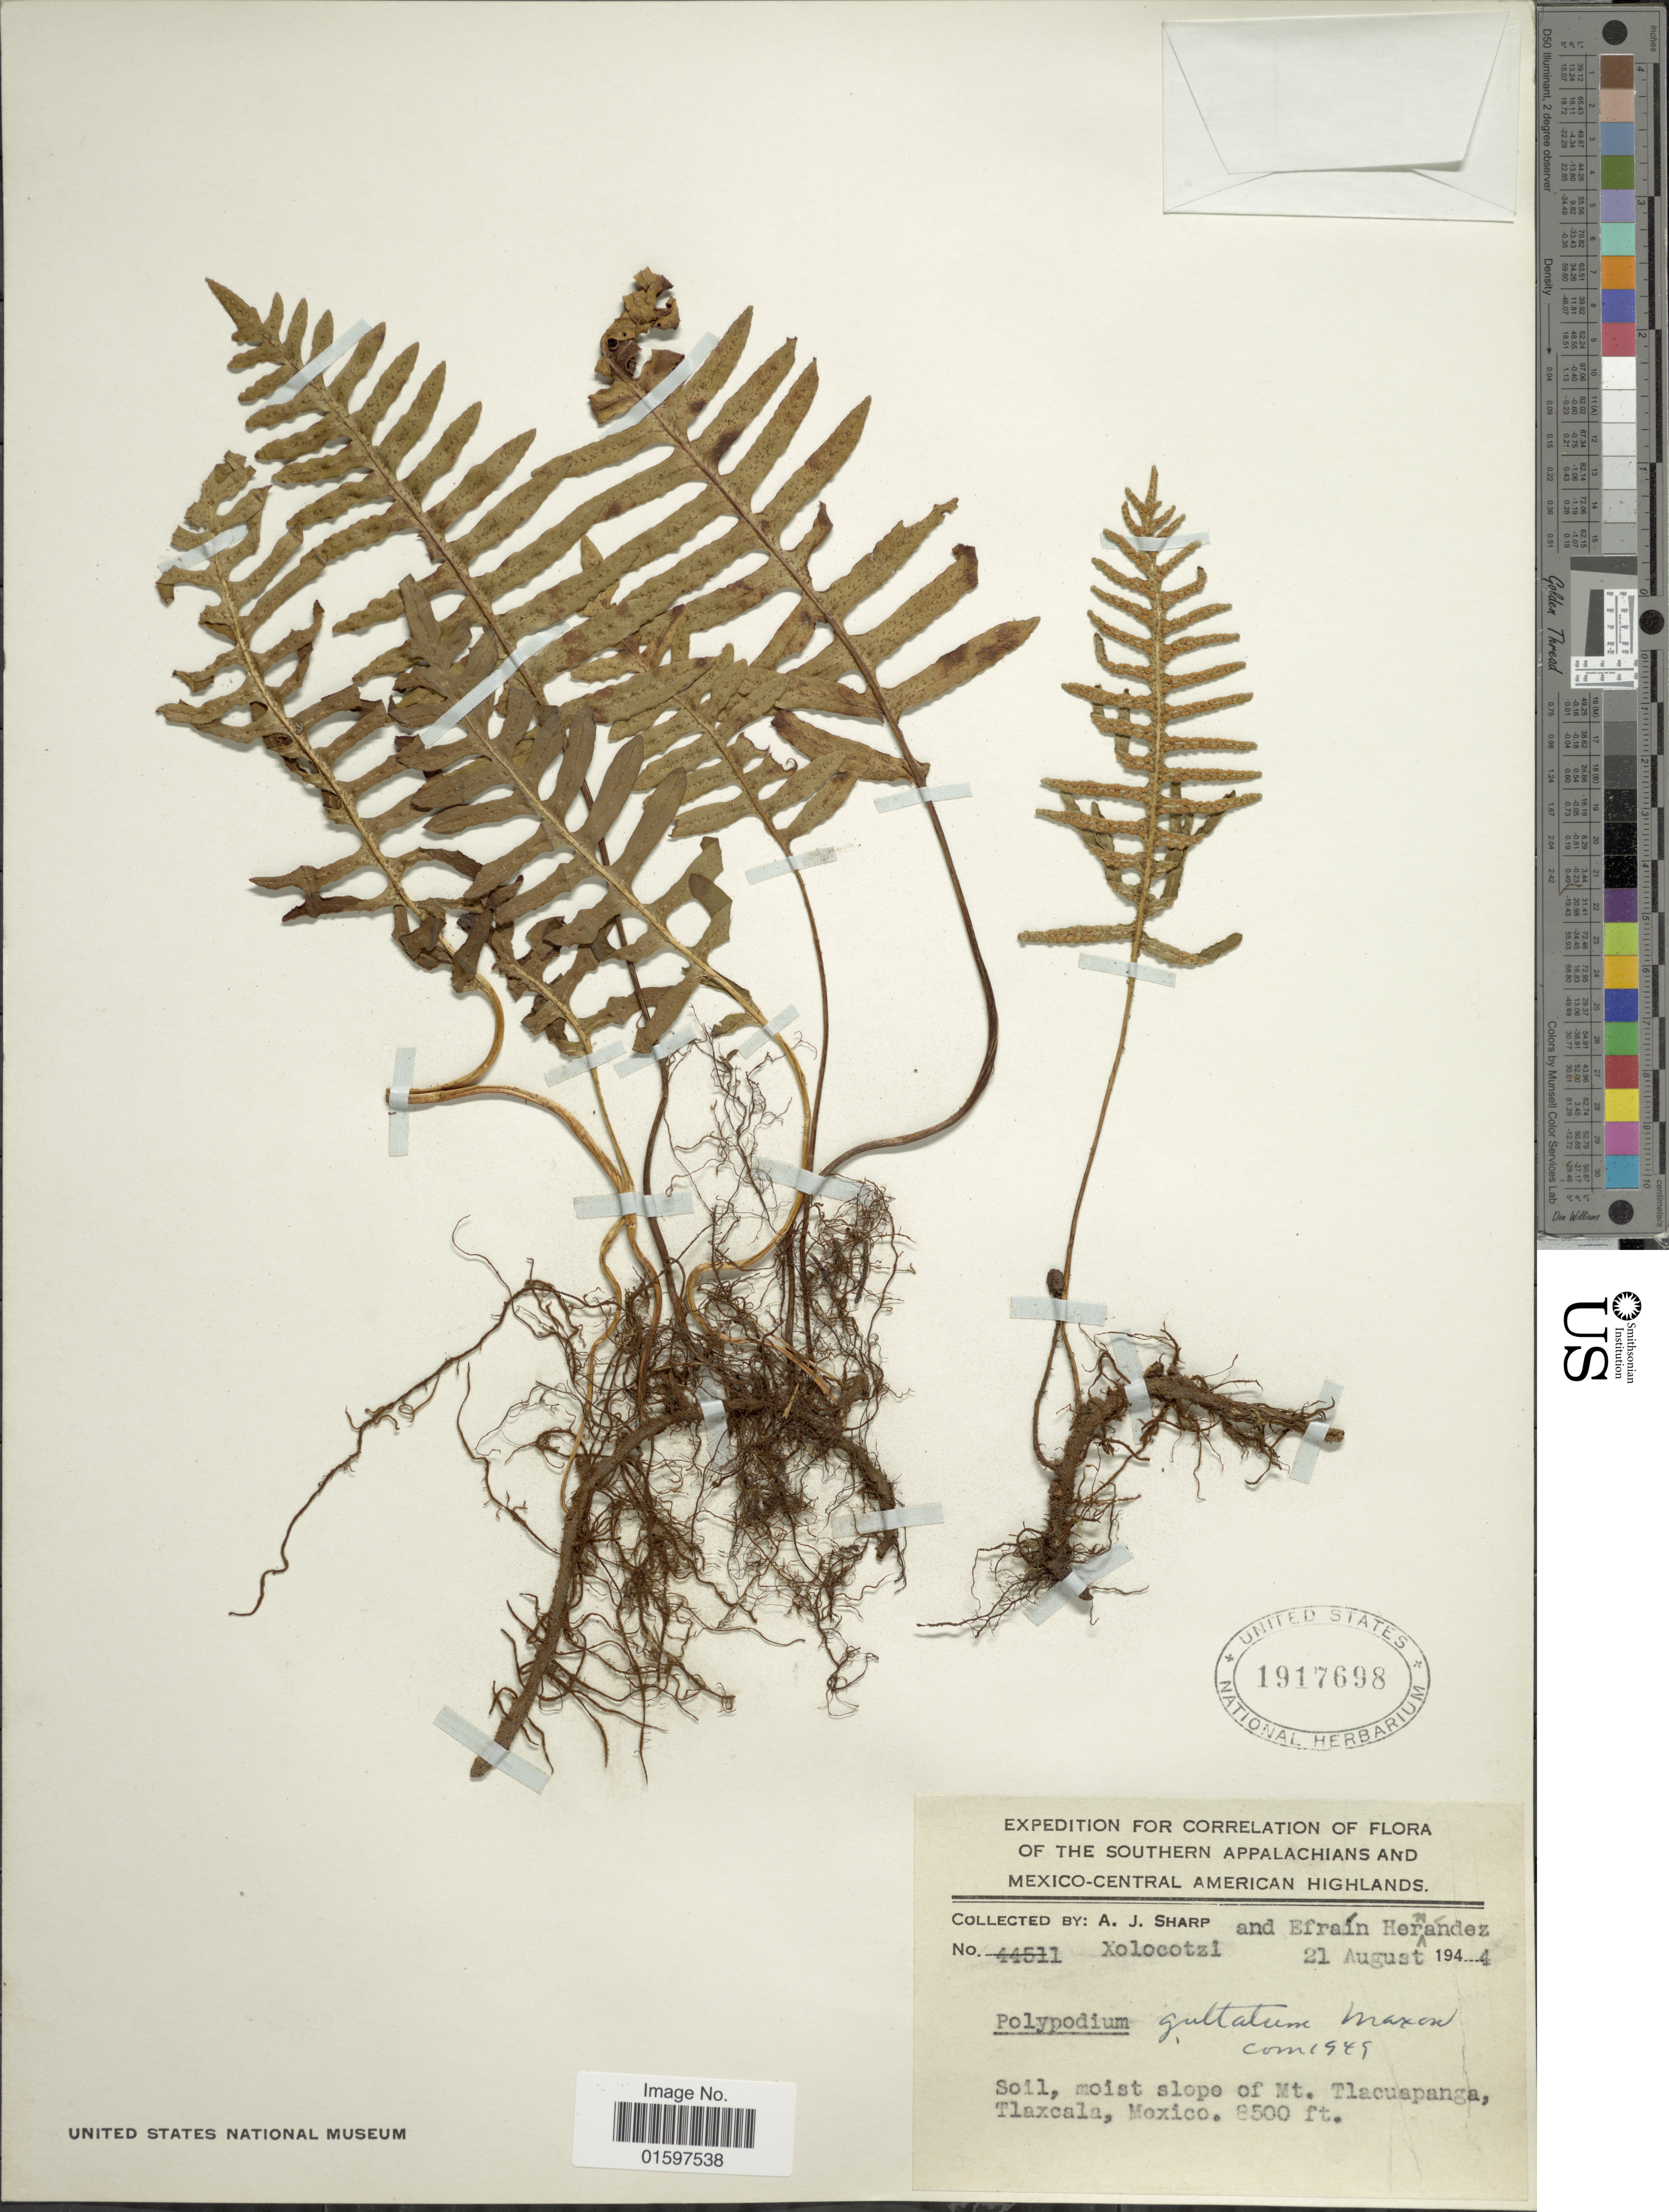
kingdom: Plantae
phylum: Tracheophyta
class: Polypodiopsida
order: Polypodiales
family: Polypodiaceae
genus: Pleopeltis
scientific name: Pleopeltis guttata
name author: (Maxon) E.G. Andrews & Windham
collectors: A. J. Sharp & E. I. Hernández-X.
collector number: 44511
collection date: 1944-08-21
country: Mexico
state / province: Tlaxcala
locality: Southern Appalachians and Mexico-central American Highlands, soil, moist slope of Mt. Tlacuapanga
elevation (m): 2591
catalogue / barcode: US 1917698